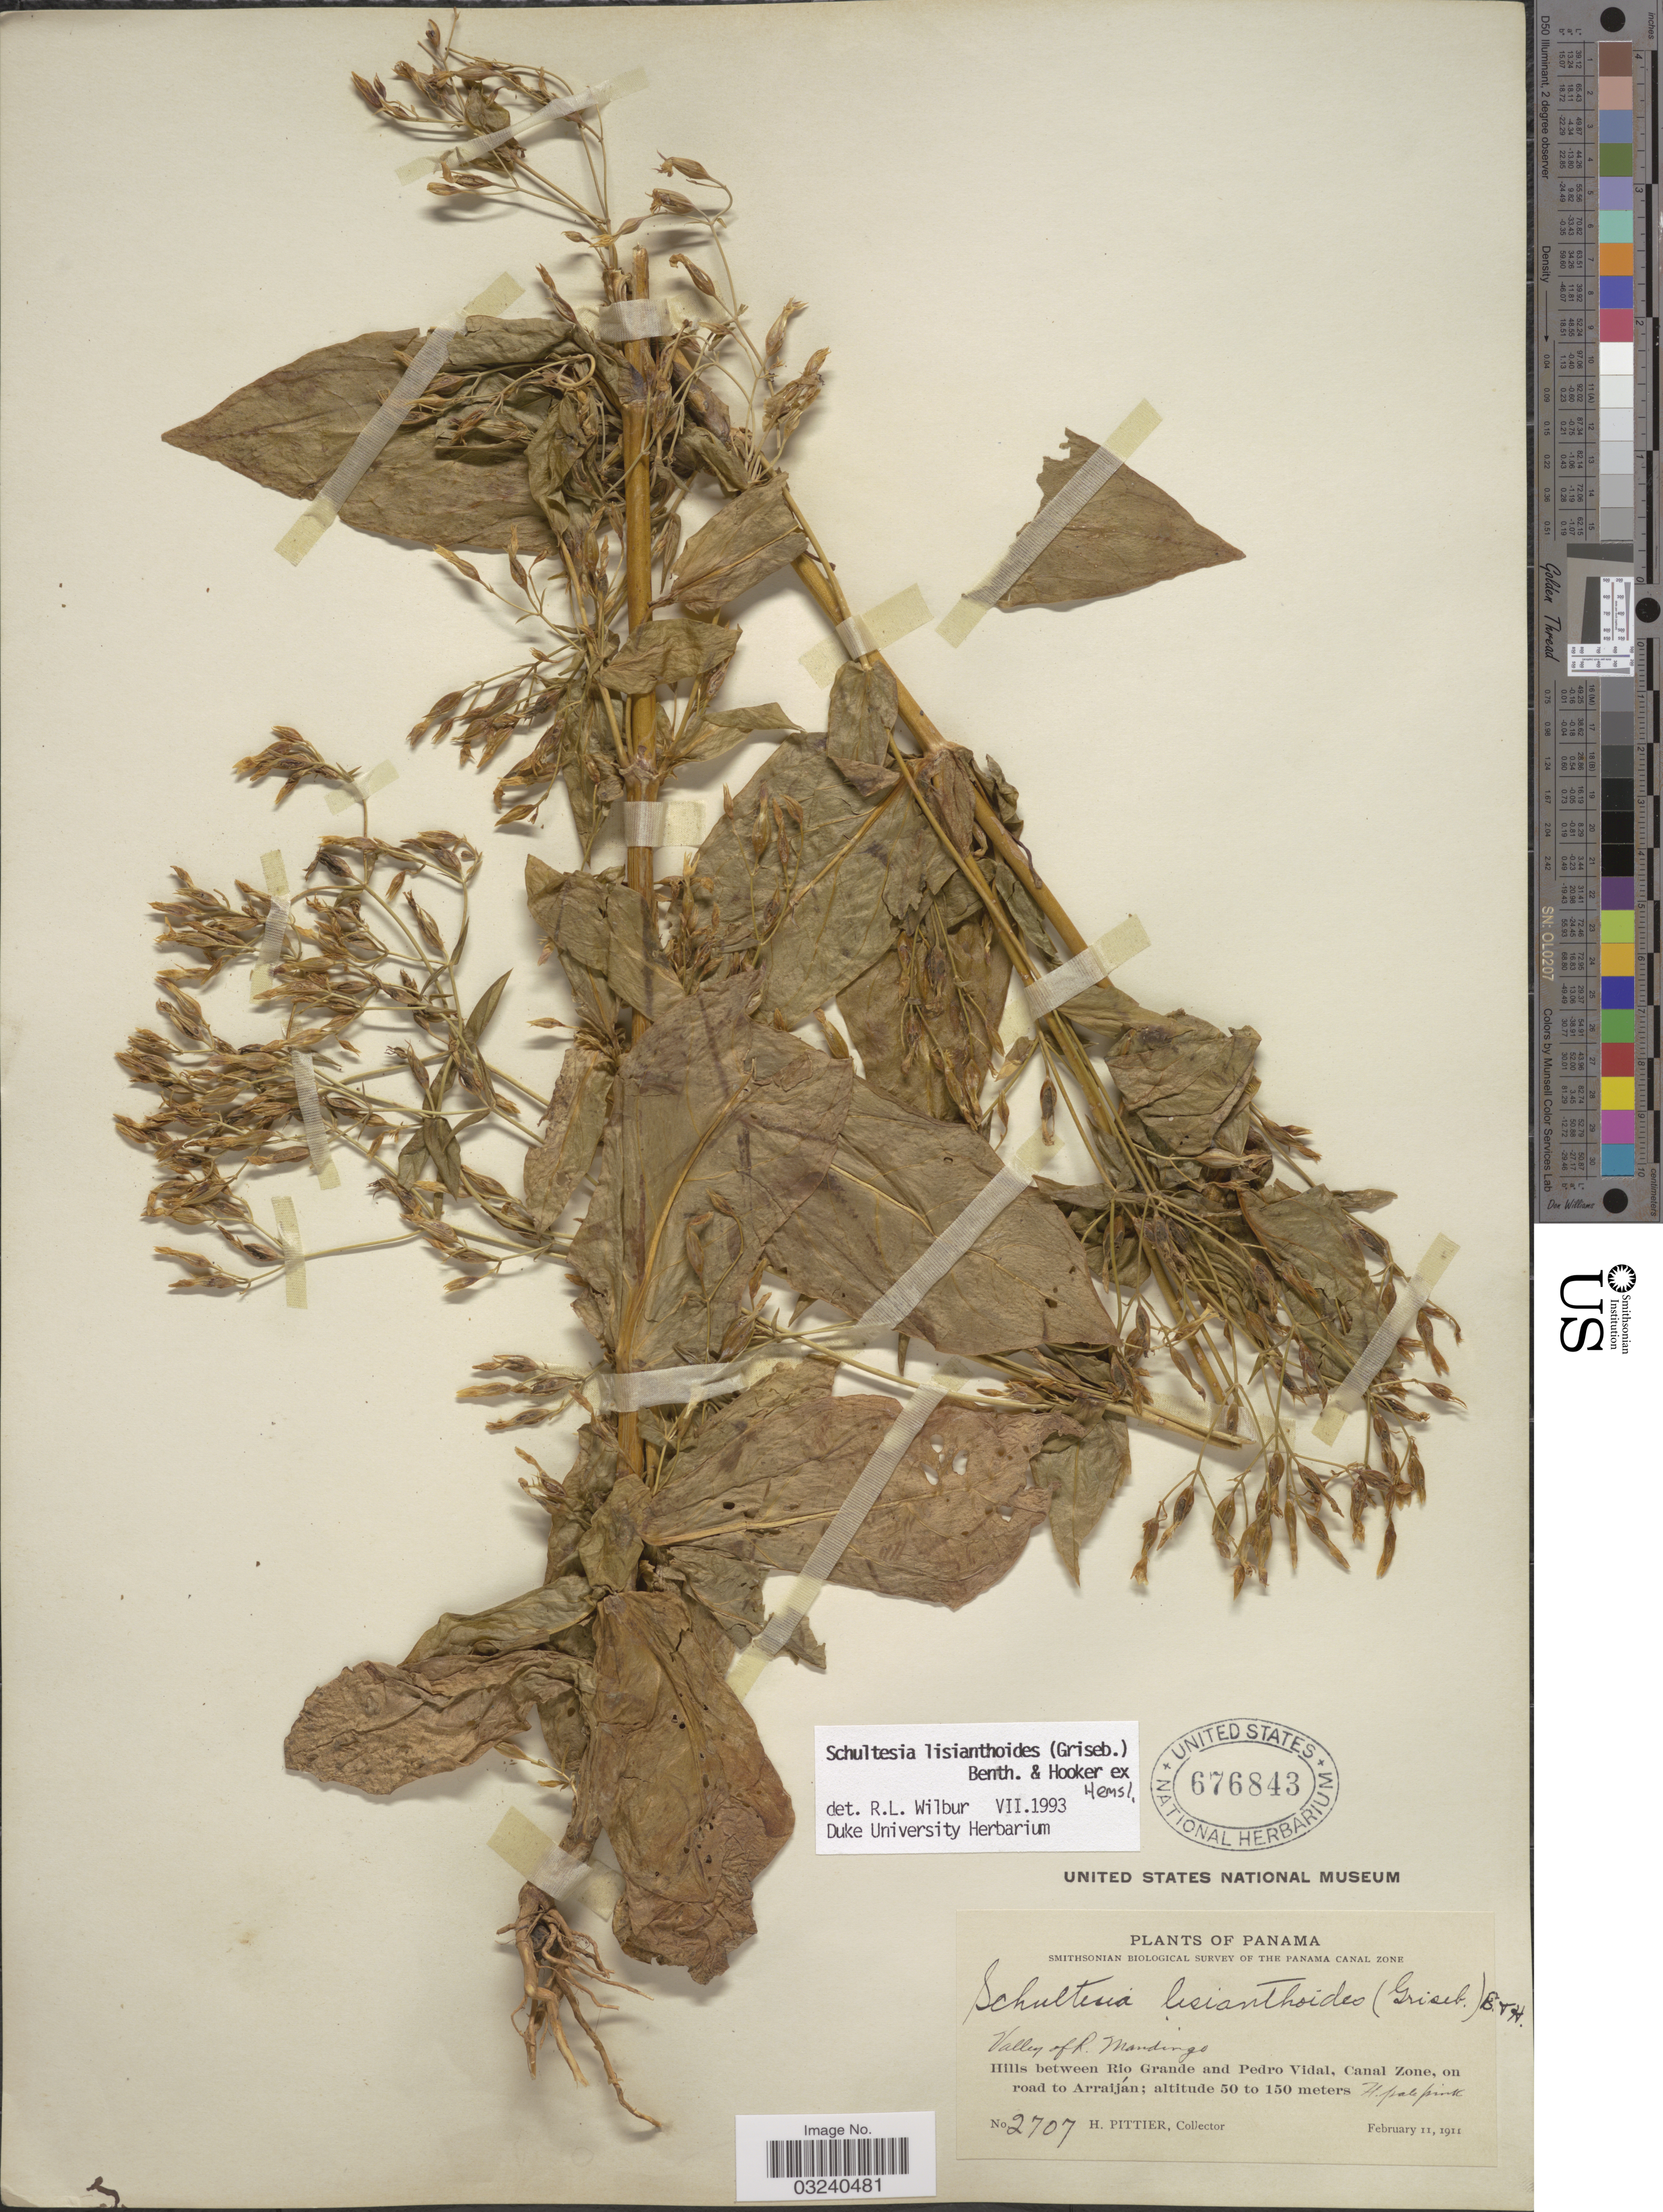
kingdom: Plantae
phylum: Tracheophyta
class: Magnoliopsida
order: Gentianales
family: Gentianaceae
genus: Schultesia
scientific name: Schultesia lisianthoides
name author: (Griseb.) Benth. & Hook. f. ex Hemsl.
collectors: H. F. Pittier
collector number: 2707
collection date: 1911-02-11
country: Panama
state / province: Colón / Panamá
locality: The Panama Canal Zone. Valley of R. Mandingo. Hills between Rio Grande and Pedro Vidal, Canal Zone, on road to Arraiján.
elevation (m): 50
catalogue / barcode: US 676843